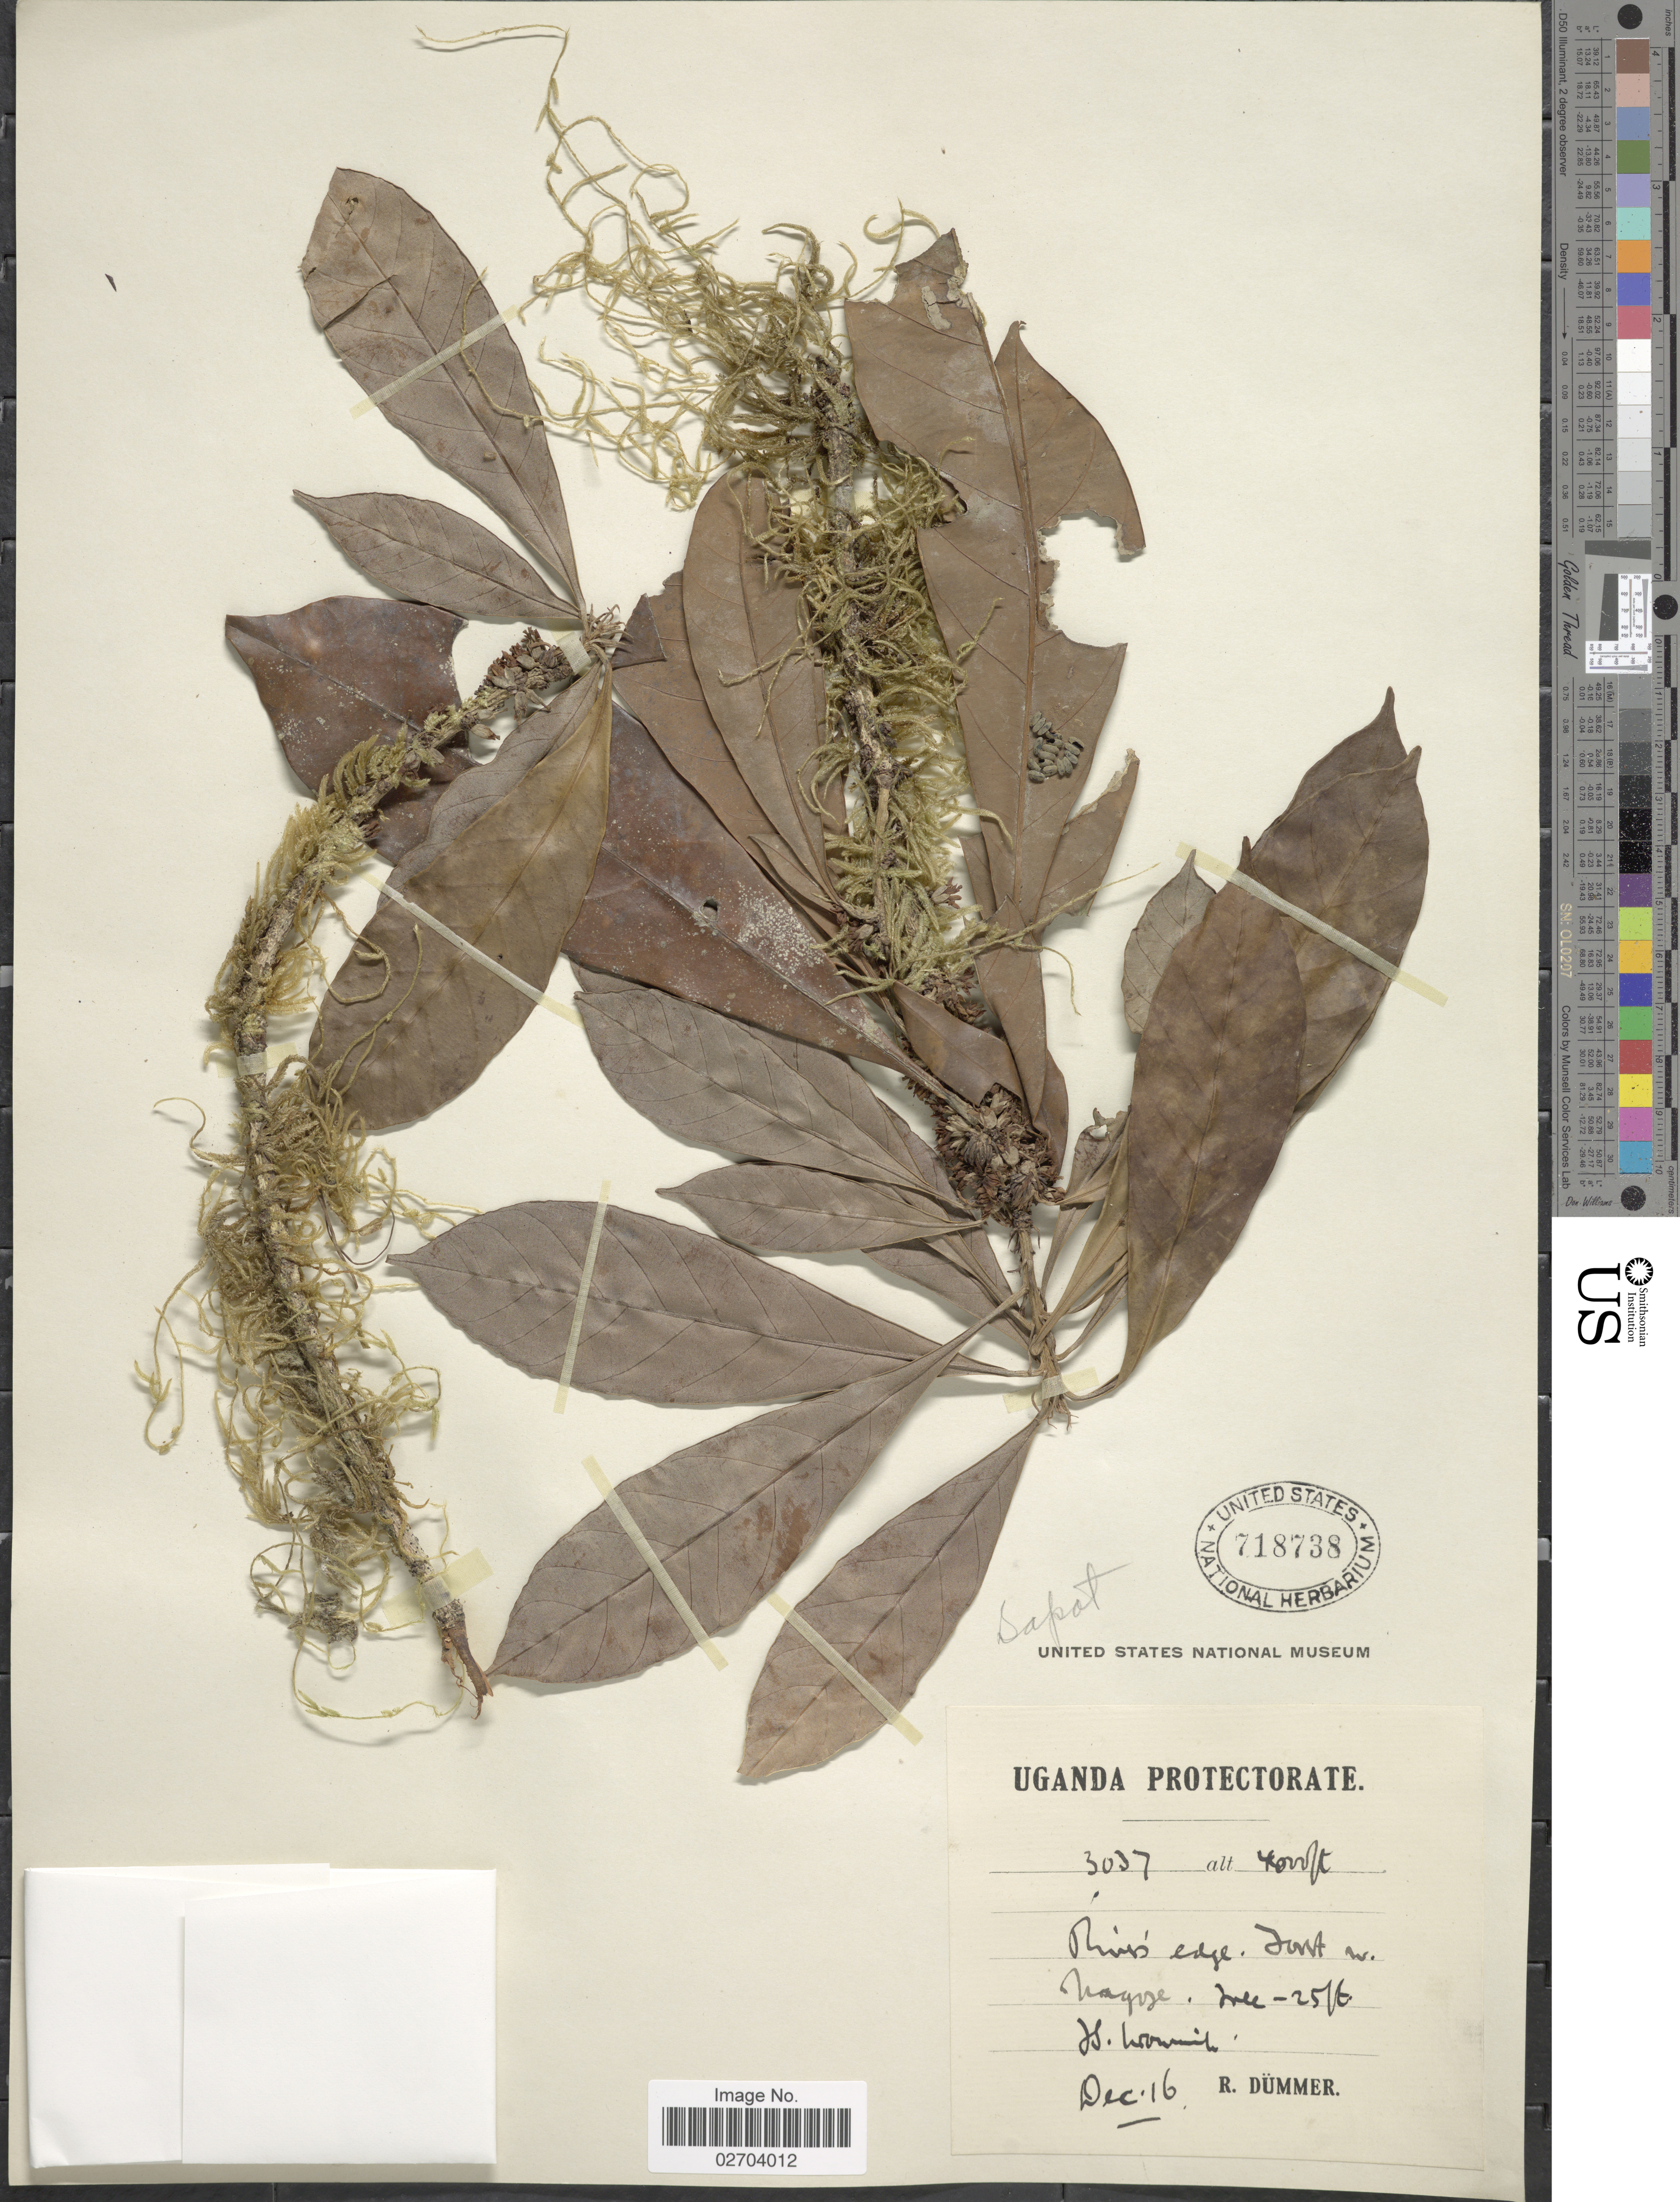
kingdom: Plantae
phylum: Tracheophyta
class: Magnoliopsida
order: Ericales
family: Sapotaceae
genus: Sideroxylon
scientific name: Sideroxylon sp.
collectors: R. Duemmer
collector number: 3037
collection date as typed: Transcribed d/m/y: /12/16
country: Uganda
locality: Uganda Protectorate,. River's edge. Nagoje [interpreted]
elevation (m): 1219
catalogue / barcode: US 718738